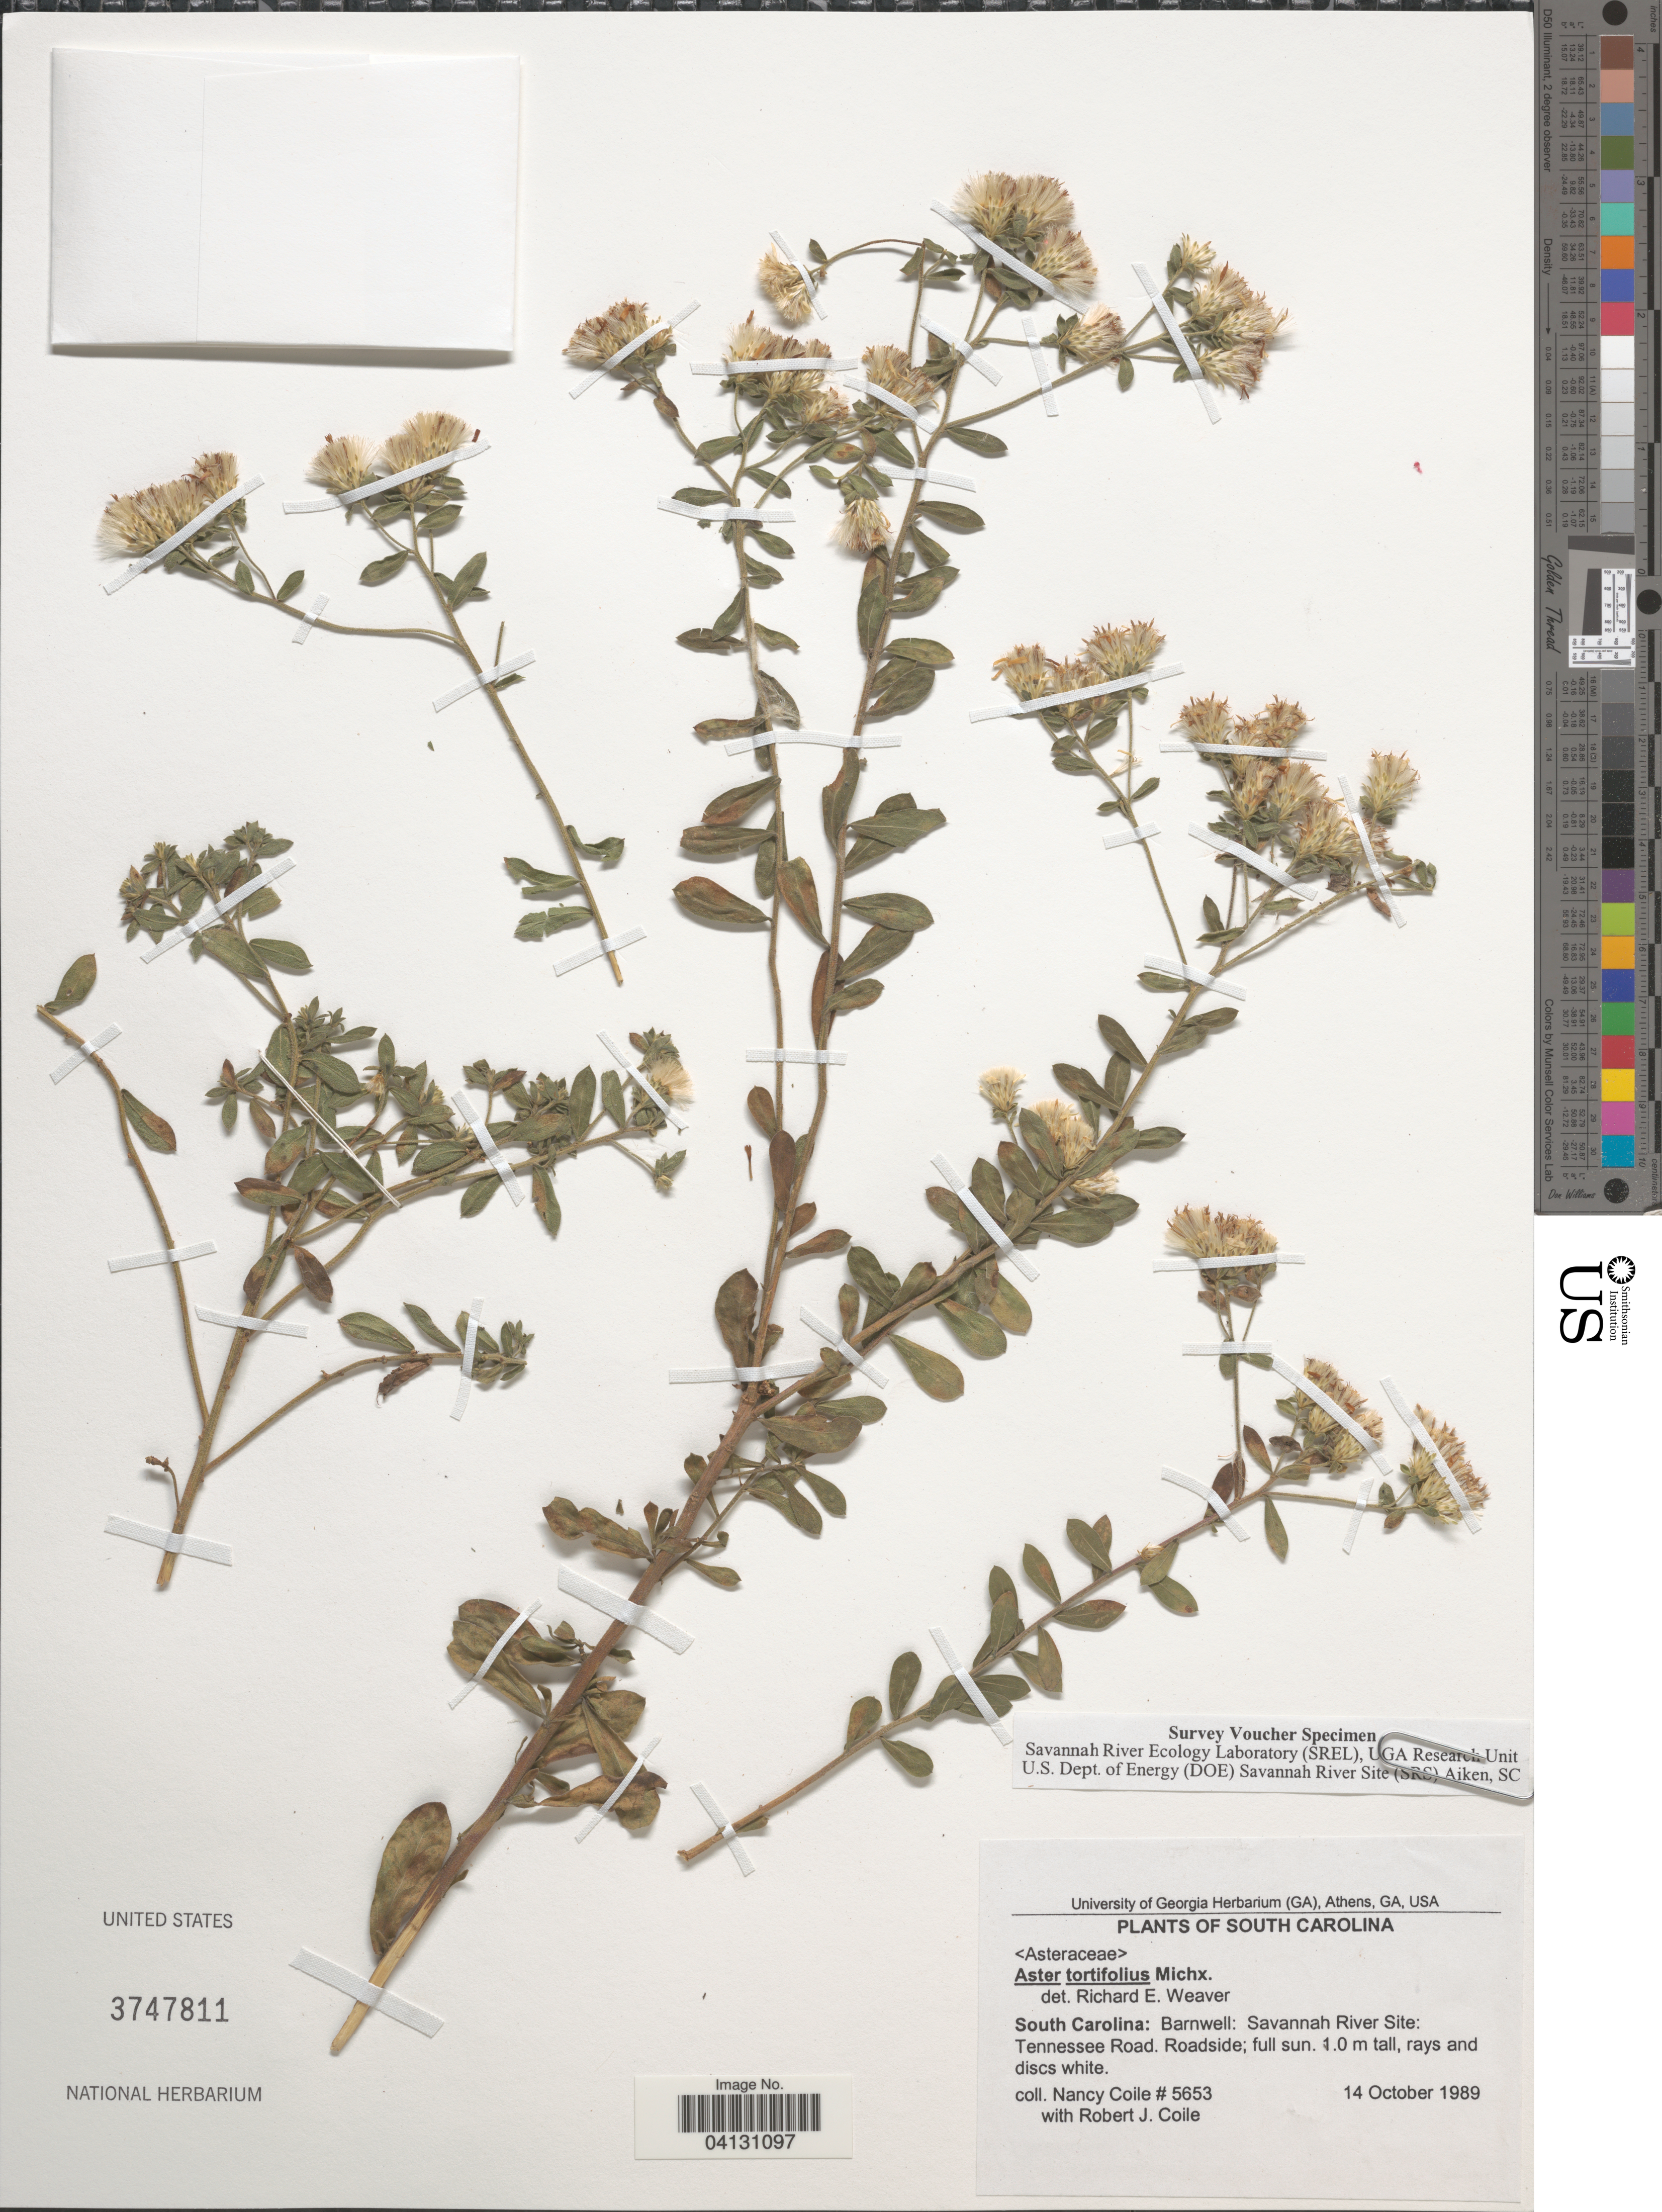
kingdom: Plantae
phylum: Tracheophyta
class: Magnoliopsida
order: Asterales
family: Asteraceae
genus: Sericocarpus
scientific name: Sericocarpus tortifolius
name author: (Michx.) Nees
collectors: N. Coile & R. Coile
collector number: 5653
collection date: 1989-10-14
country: United States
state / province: South Carolina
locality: Barnwell: Savannah River Site: Tennessee Road.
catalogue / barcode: US 3747811